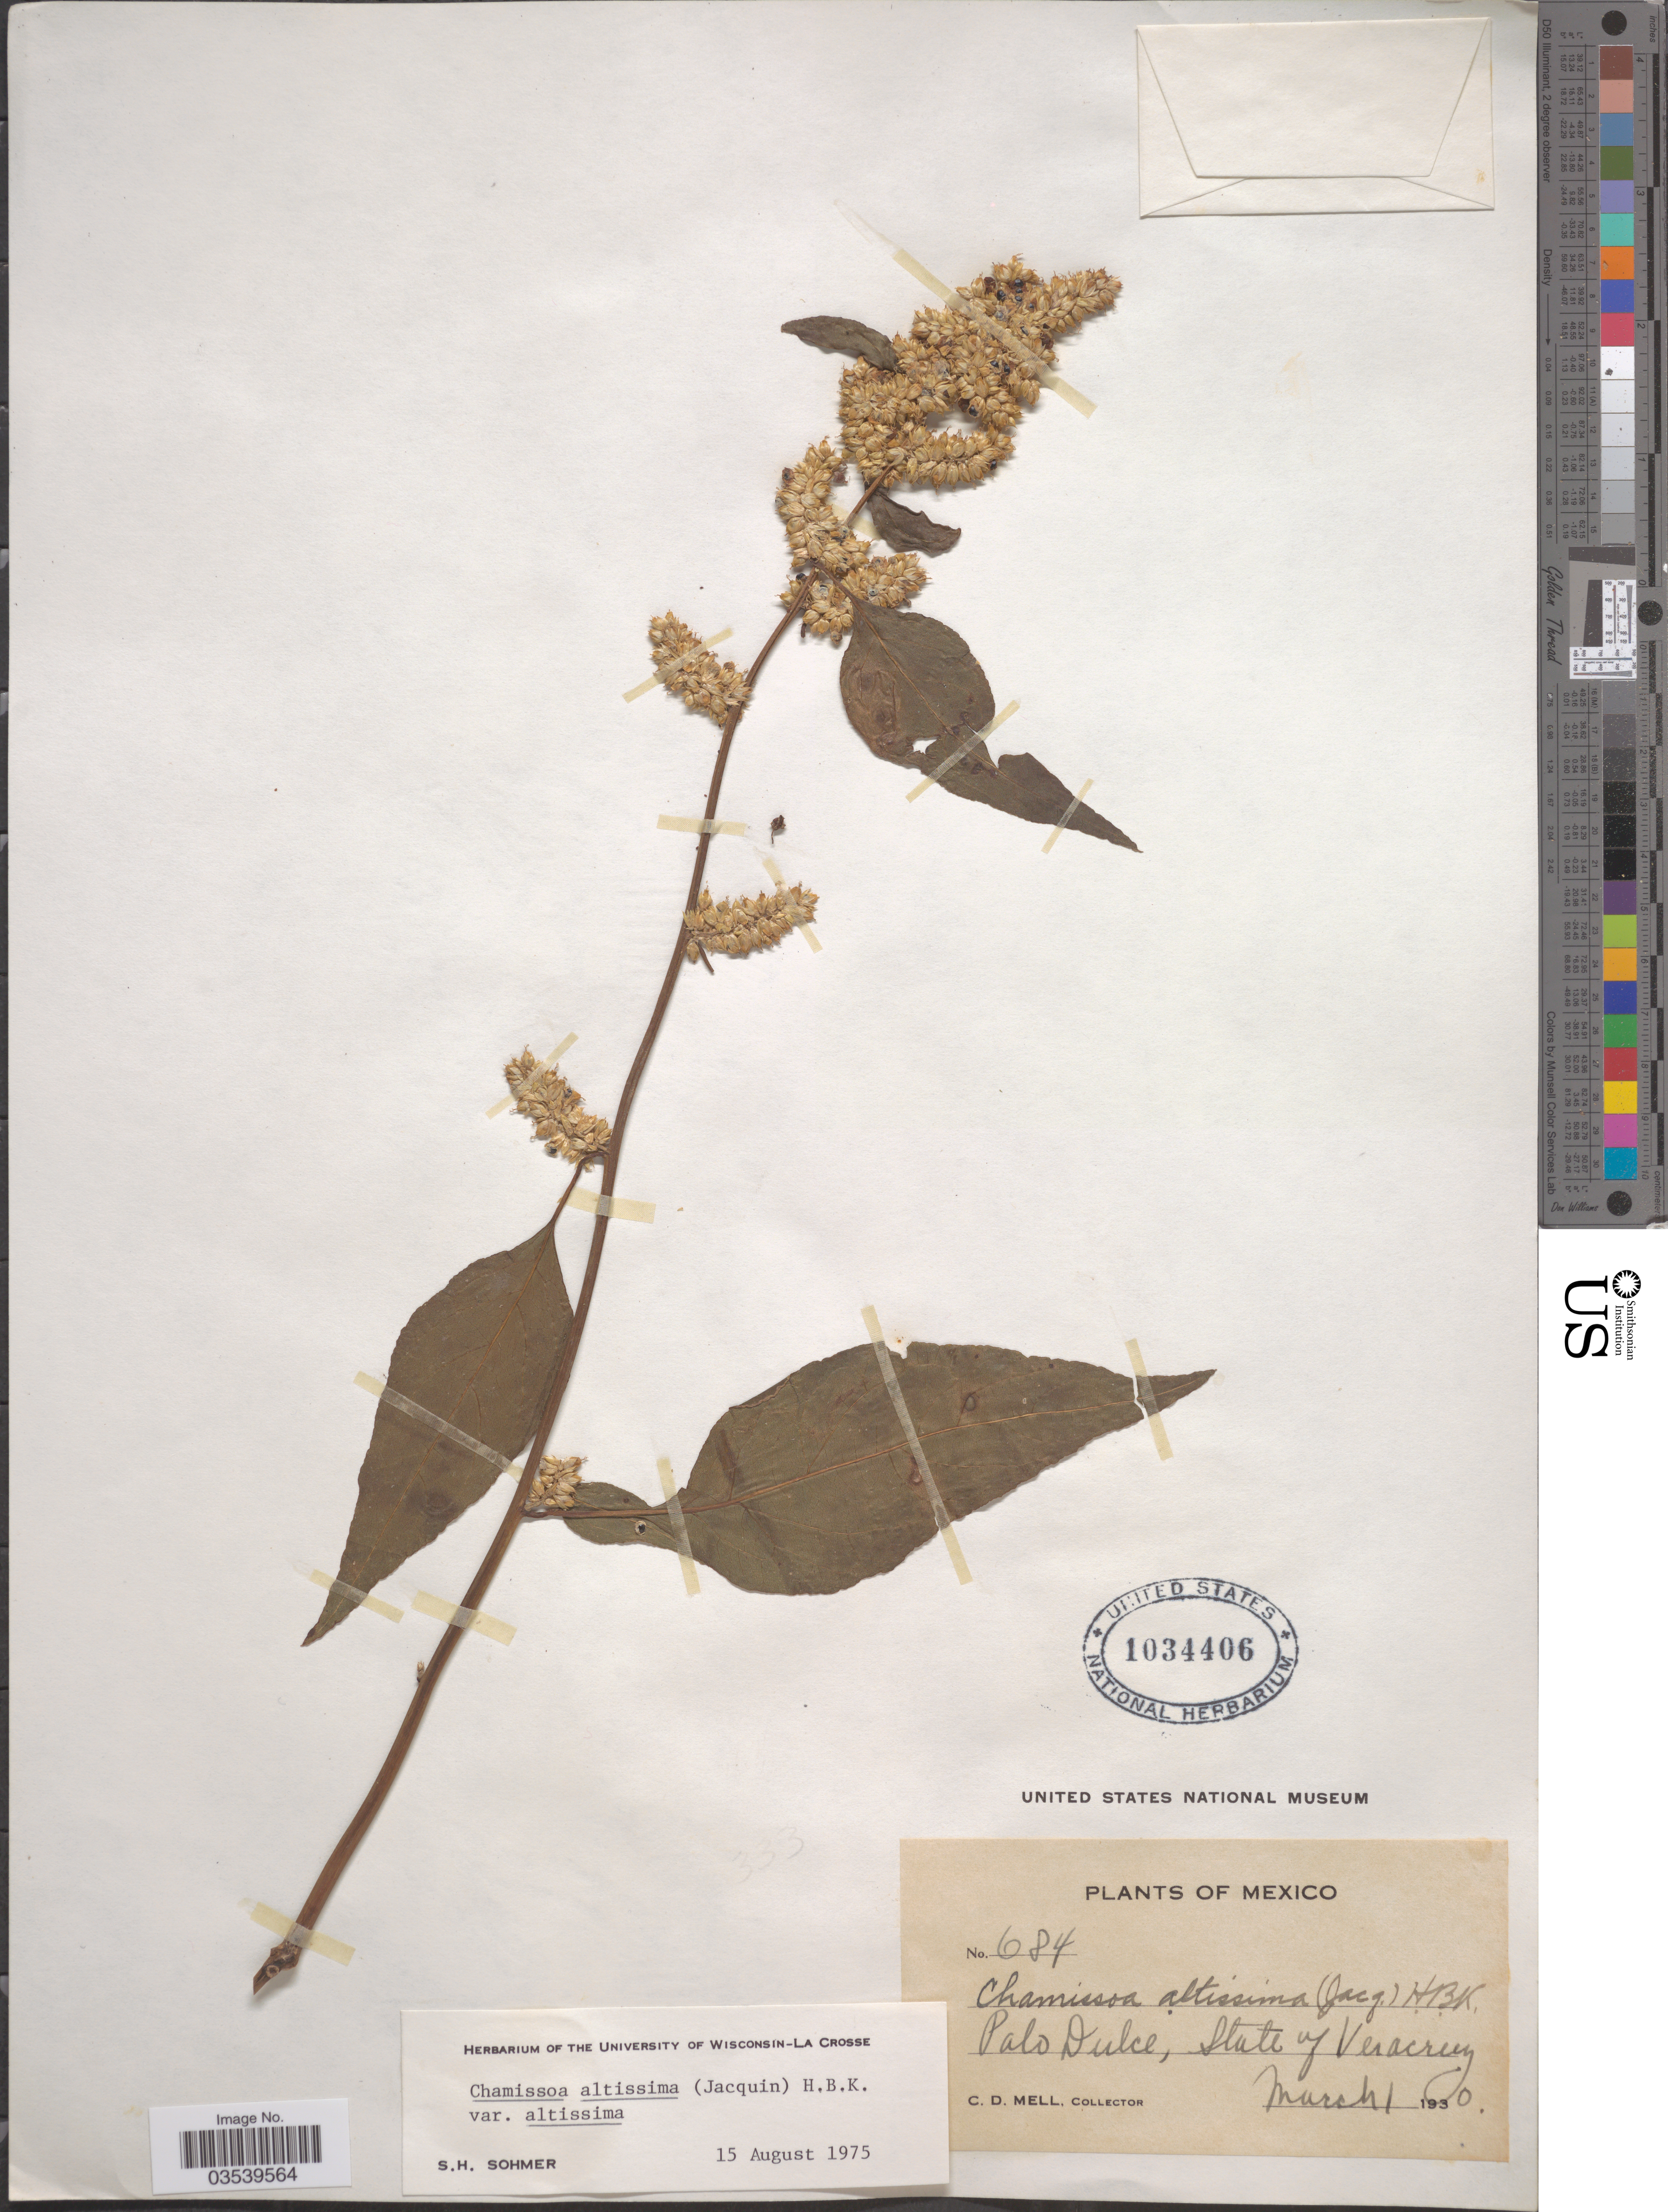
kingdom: Plantae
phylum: Tracheophyta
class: Magnoliopsida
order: Caryophyllales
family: Amaranthaceae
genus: Chamissoa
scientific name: Chamissoa altissima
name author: (Jacq.) Kunth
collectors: C. D. Mell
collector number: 684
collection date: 1930-03-01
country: Mexico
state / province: Veracruz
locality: Palo Dulce, State of Veracruz.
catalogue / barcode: US 1034406